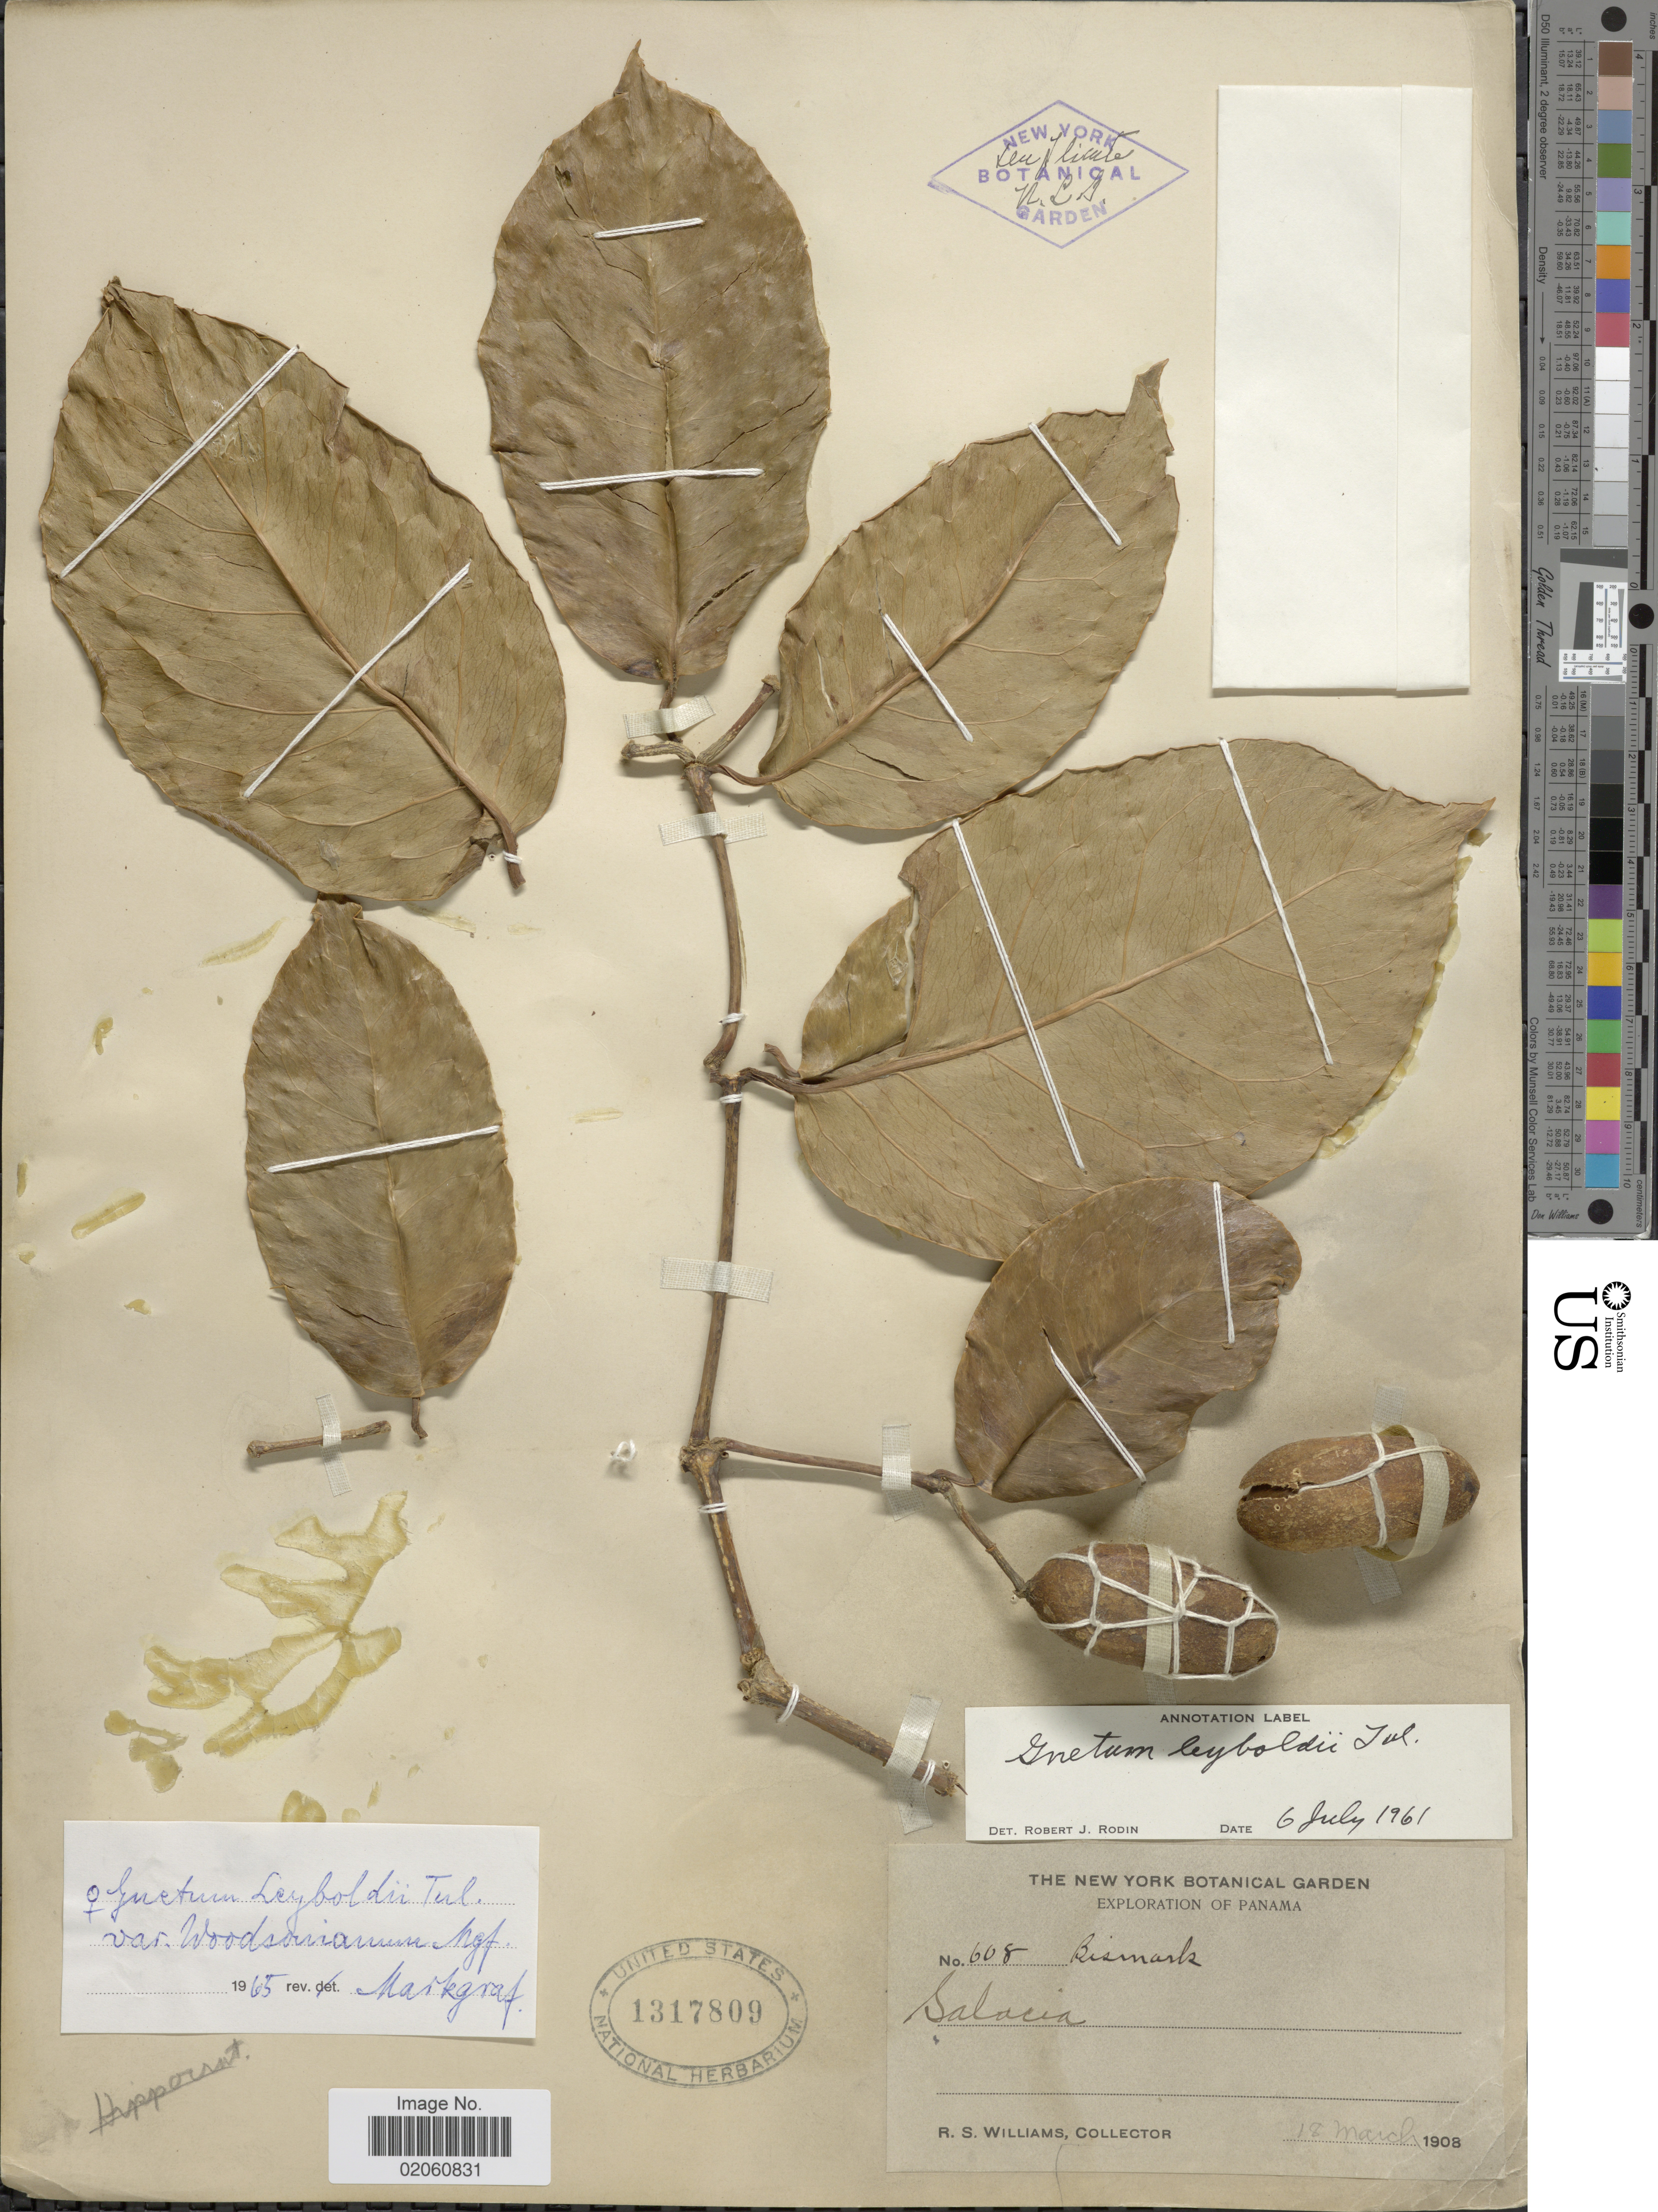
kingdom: Plantae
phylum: Tracheophyta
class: Gnetopsida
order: Gnetales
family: Gnetaceae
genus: Gnetum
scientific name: Gnetum leyboldii var. woodsonianum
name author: Markgr.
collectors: R. S. Williams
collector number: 608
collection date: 1908-03-18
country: Panama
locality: Bismark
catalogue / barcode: US 1317809